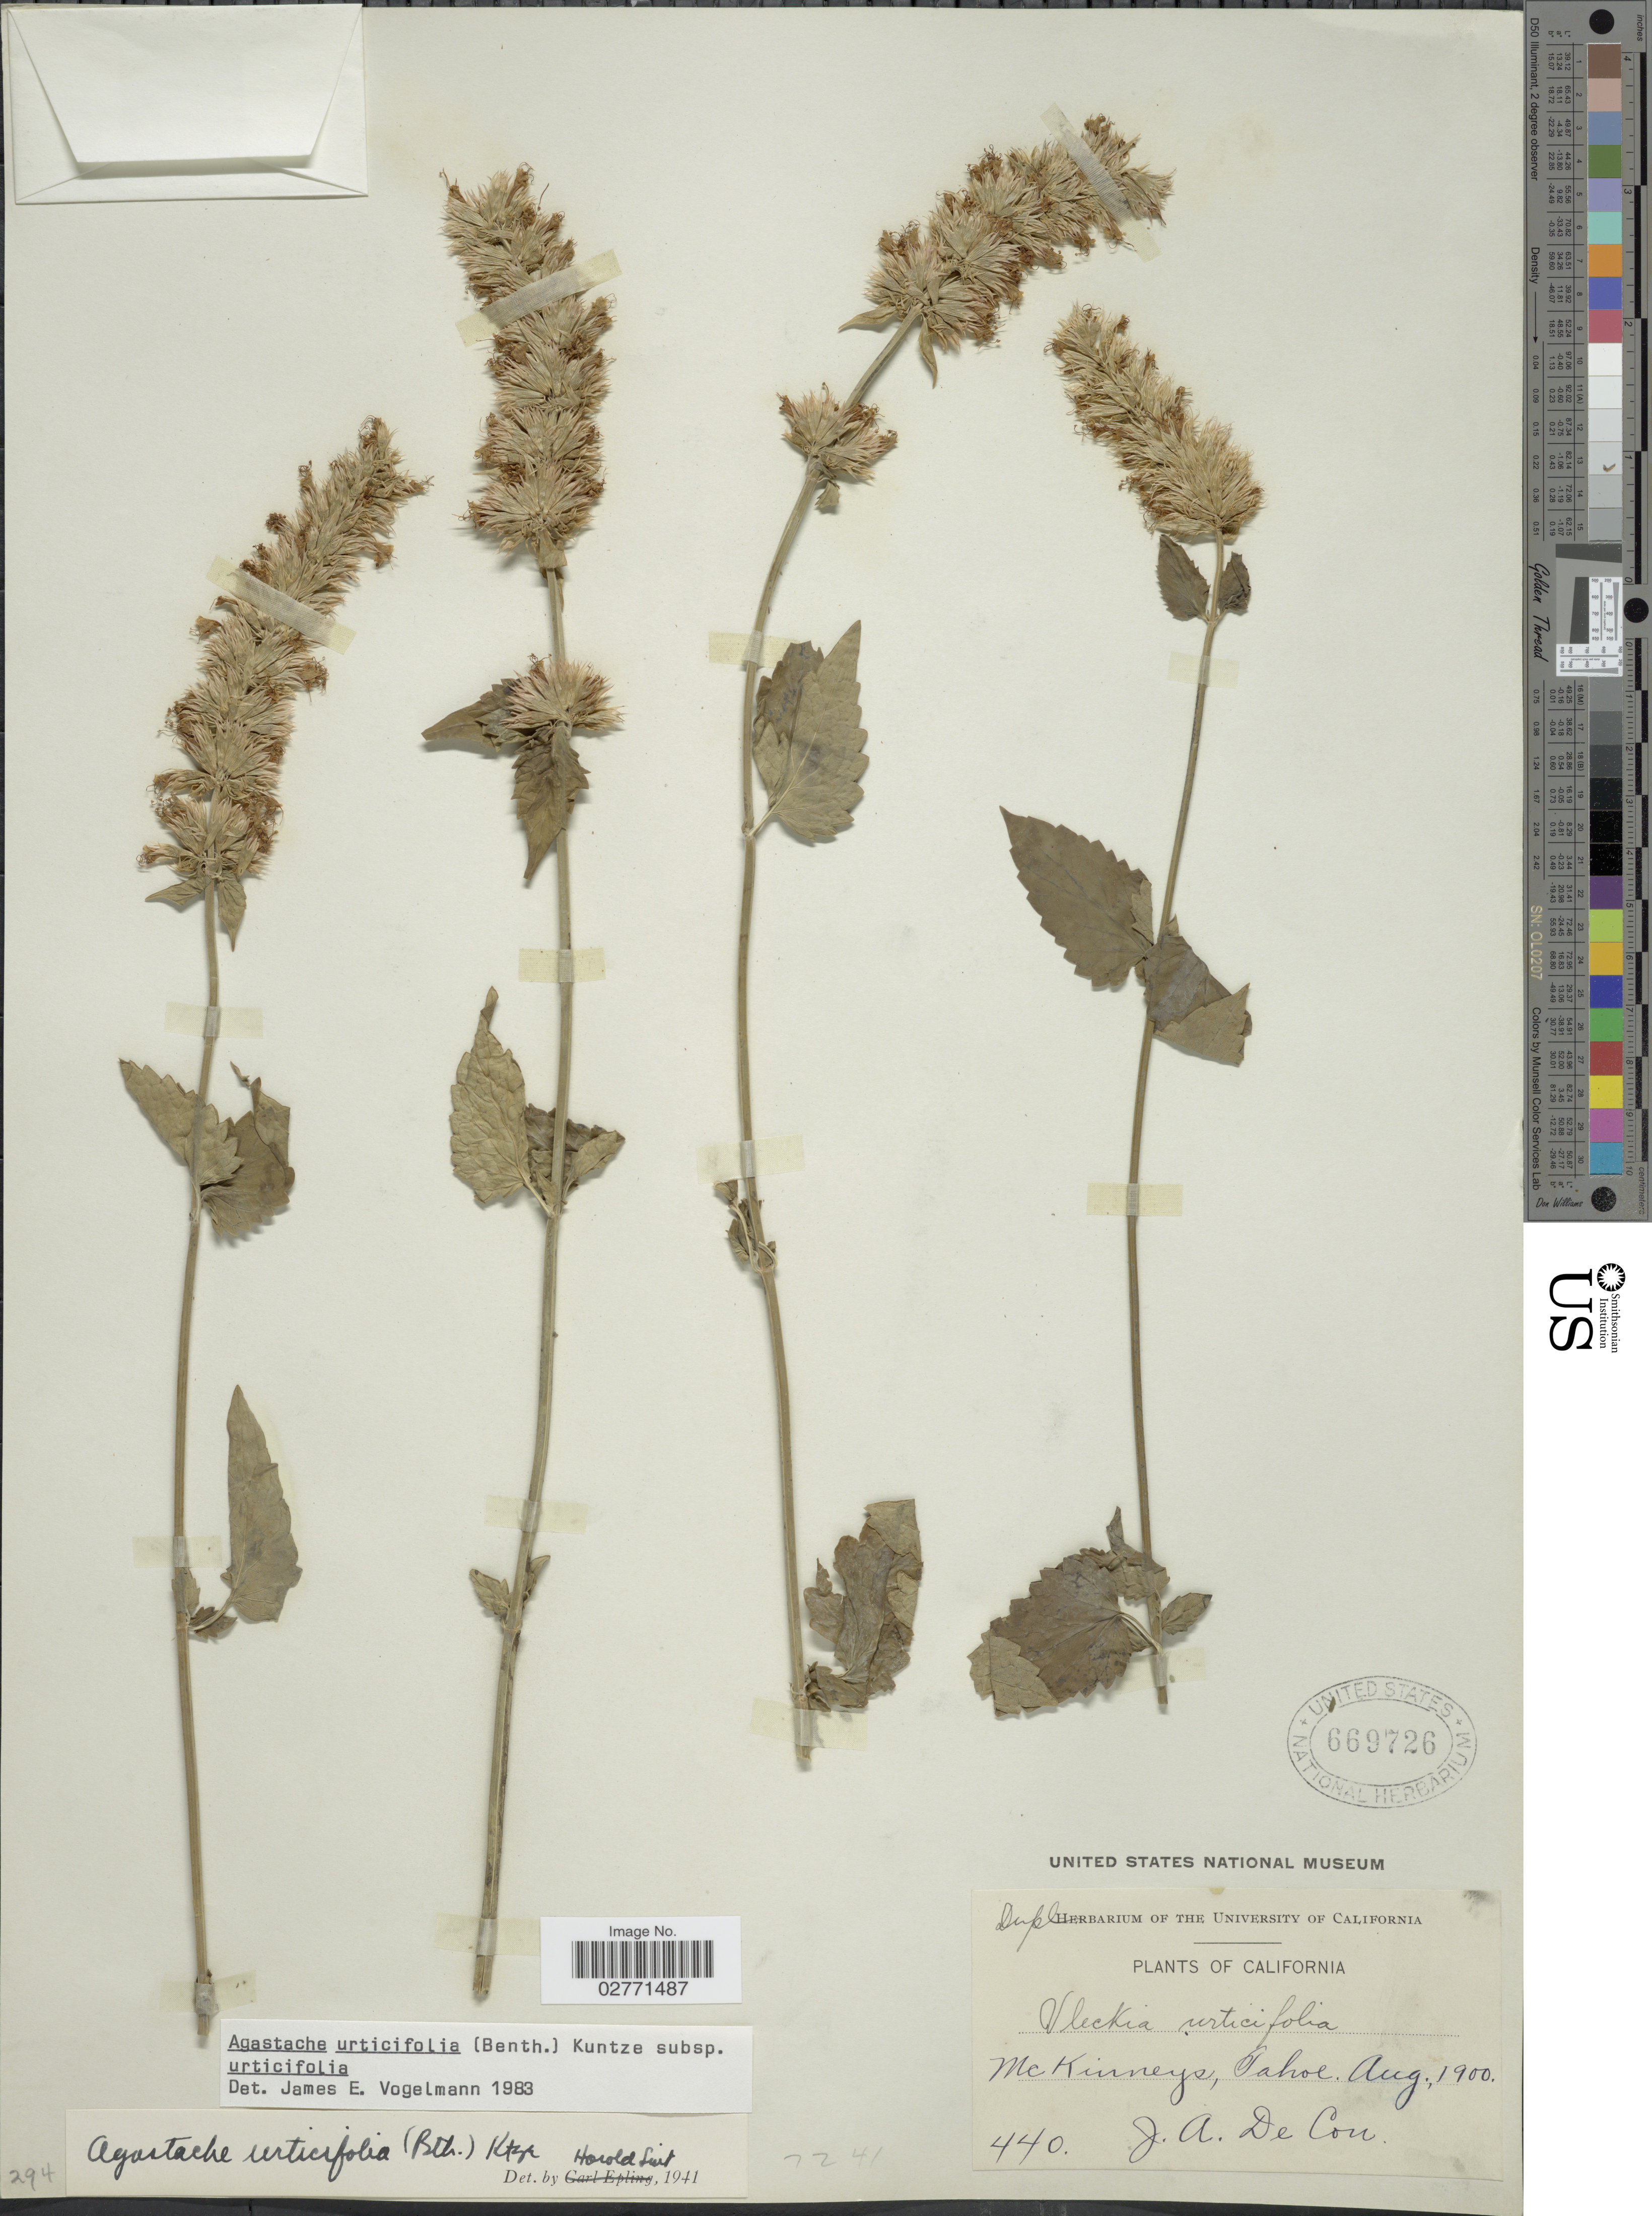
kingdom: Plantae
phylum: Tracheophyta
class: Magnoliopsida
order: Lamiales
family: Lamiaceae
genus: Agastache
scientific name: Agastache urticifolia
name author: (Benth.) Kuntze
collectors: J. DeCou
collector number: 440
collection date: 1900-08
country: United States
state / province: California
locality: McKinneys, Tahoe.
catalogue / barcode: US 669726